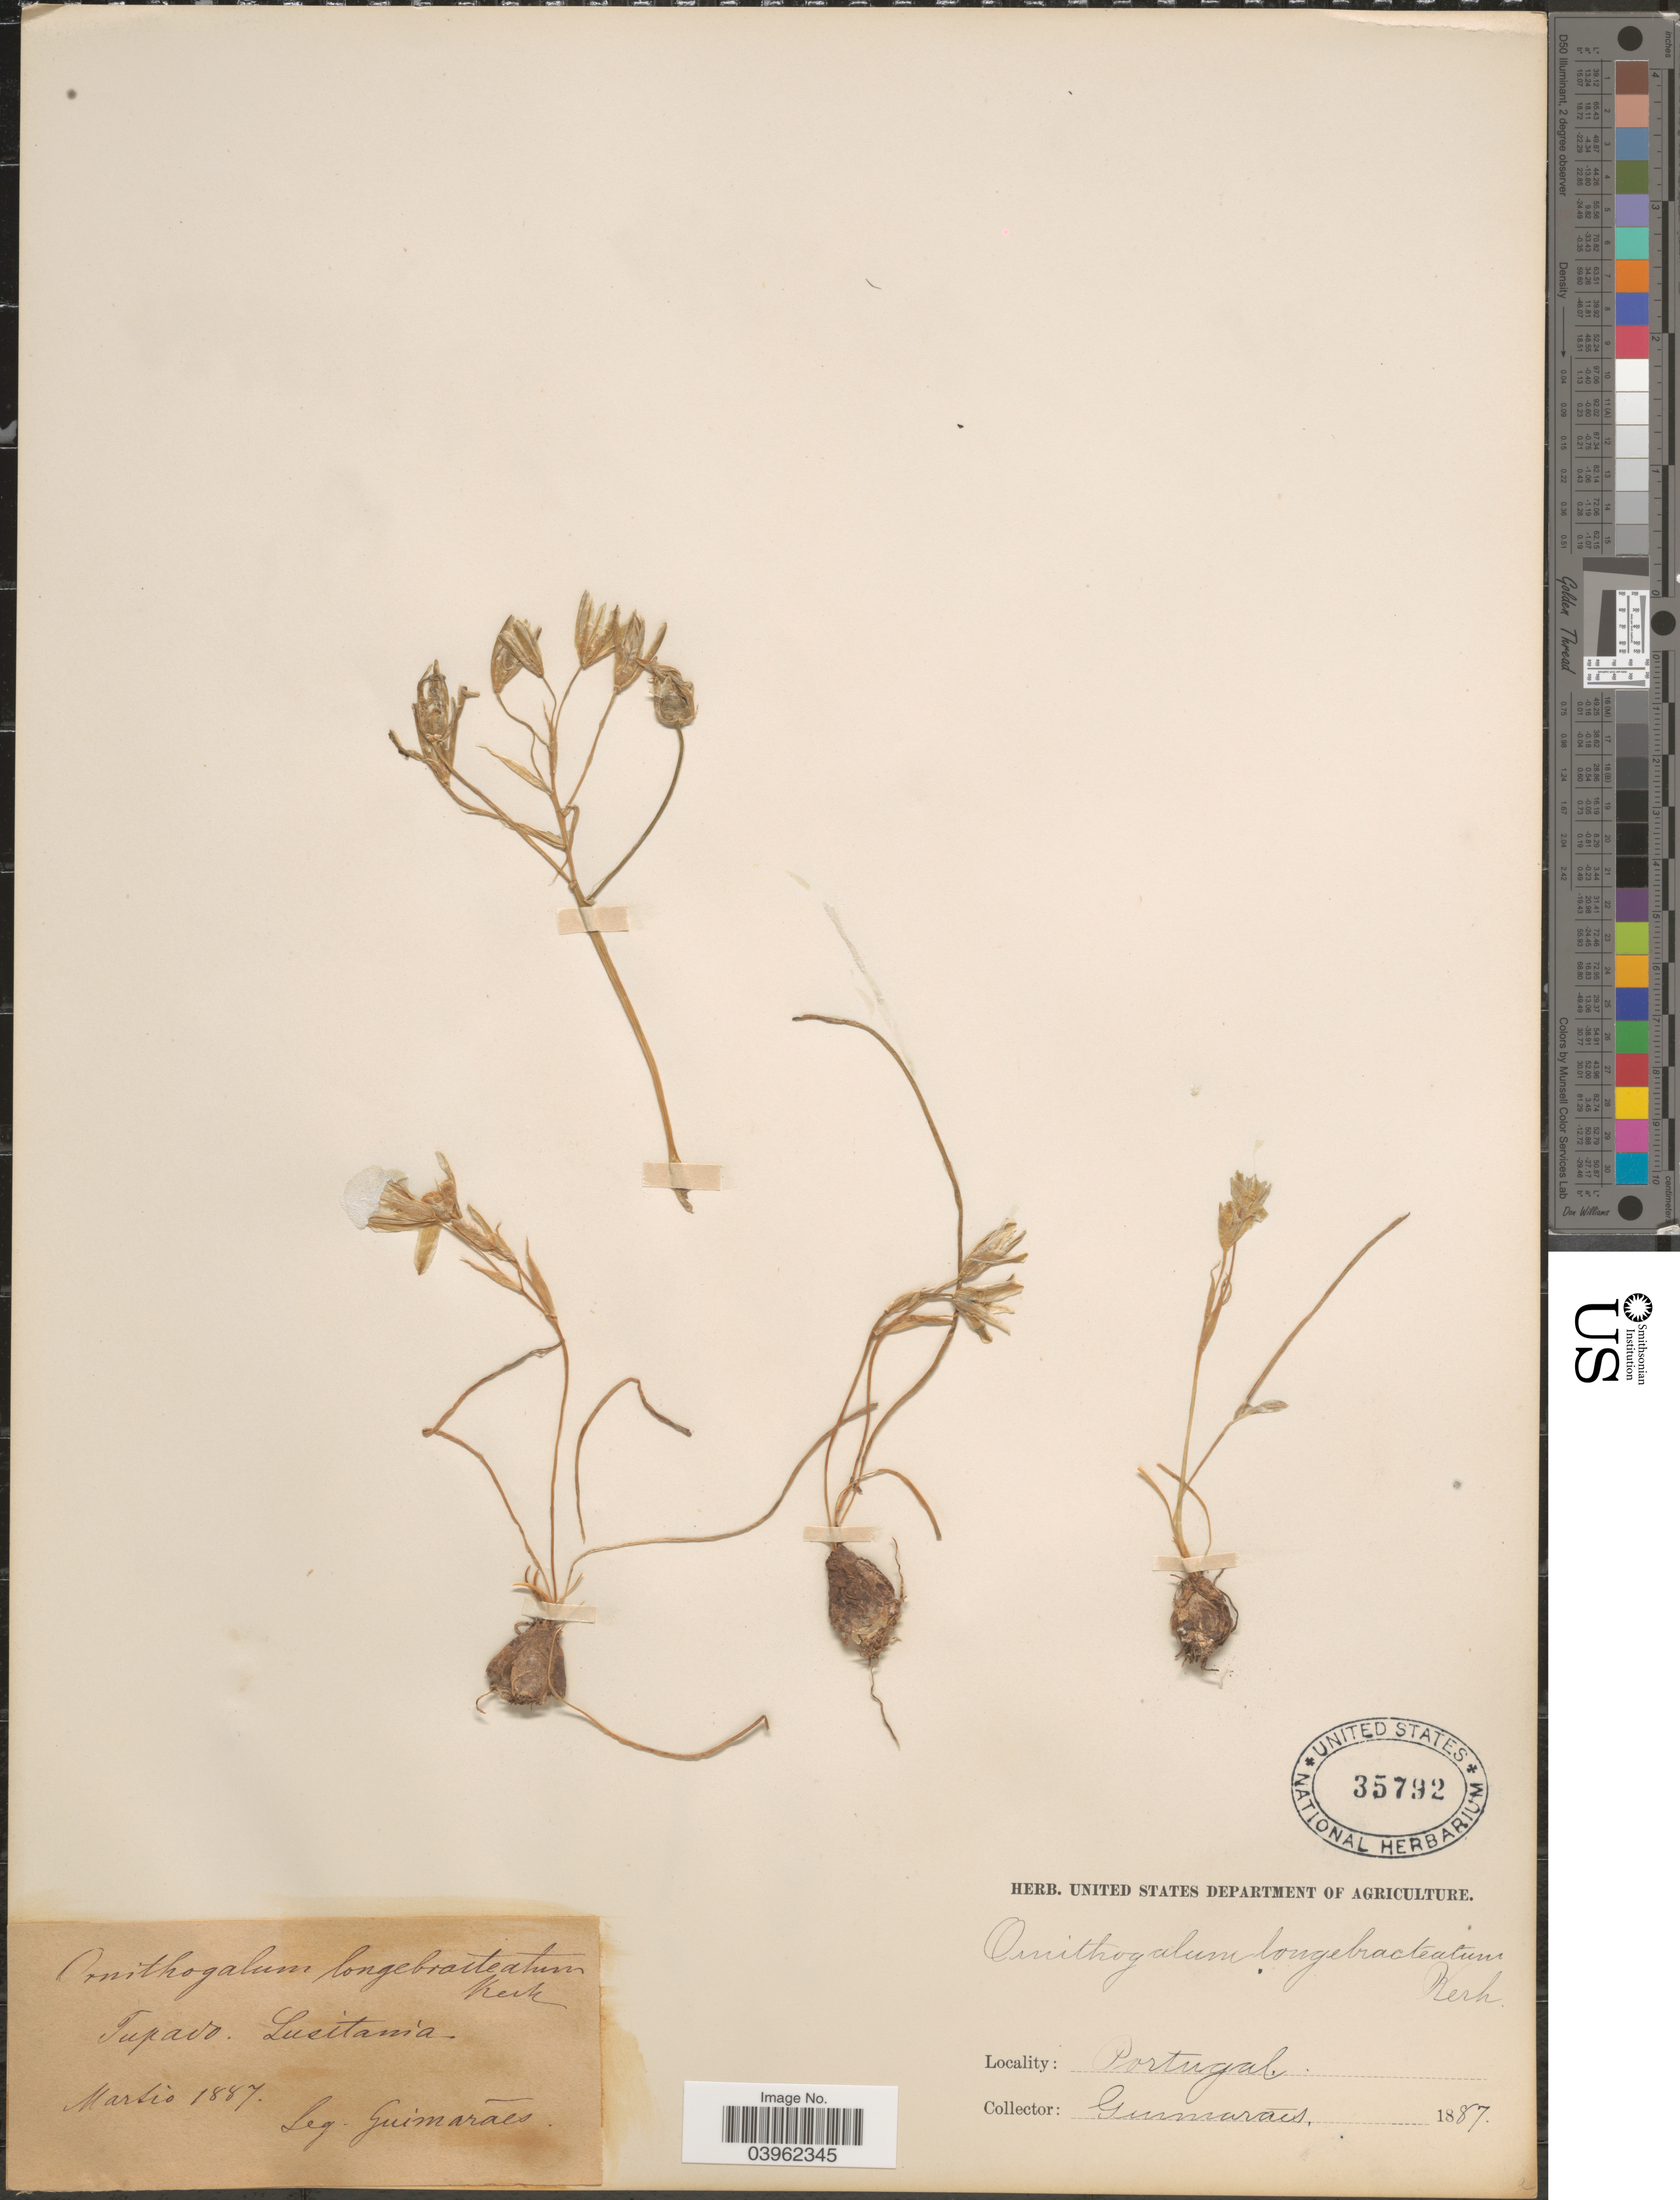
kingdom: Plantae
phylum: Tracheophyta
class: Liliopsida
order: Asparagales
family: Asparagaceae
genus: Ornithogalum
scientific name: Ornithogalum longibracteatum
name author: Jacq.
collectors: J. A. Guimaraes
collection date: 1887-03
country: Portugal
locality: Tupado. Lusitania.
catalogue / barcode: US 35792